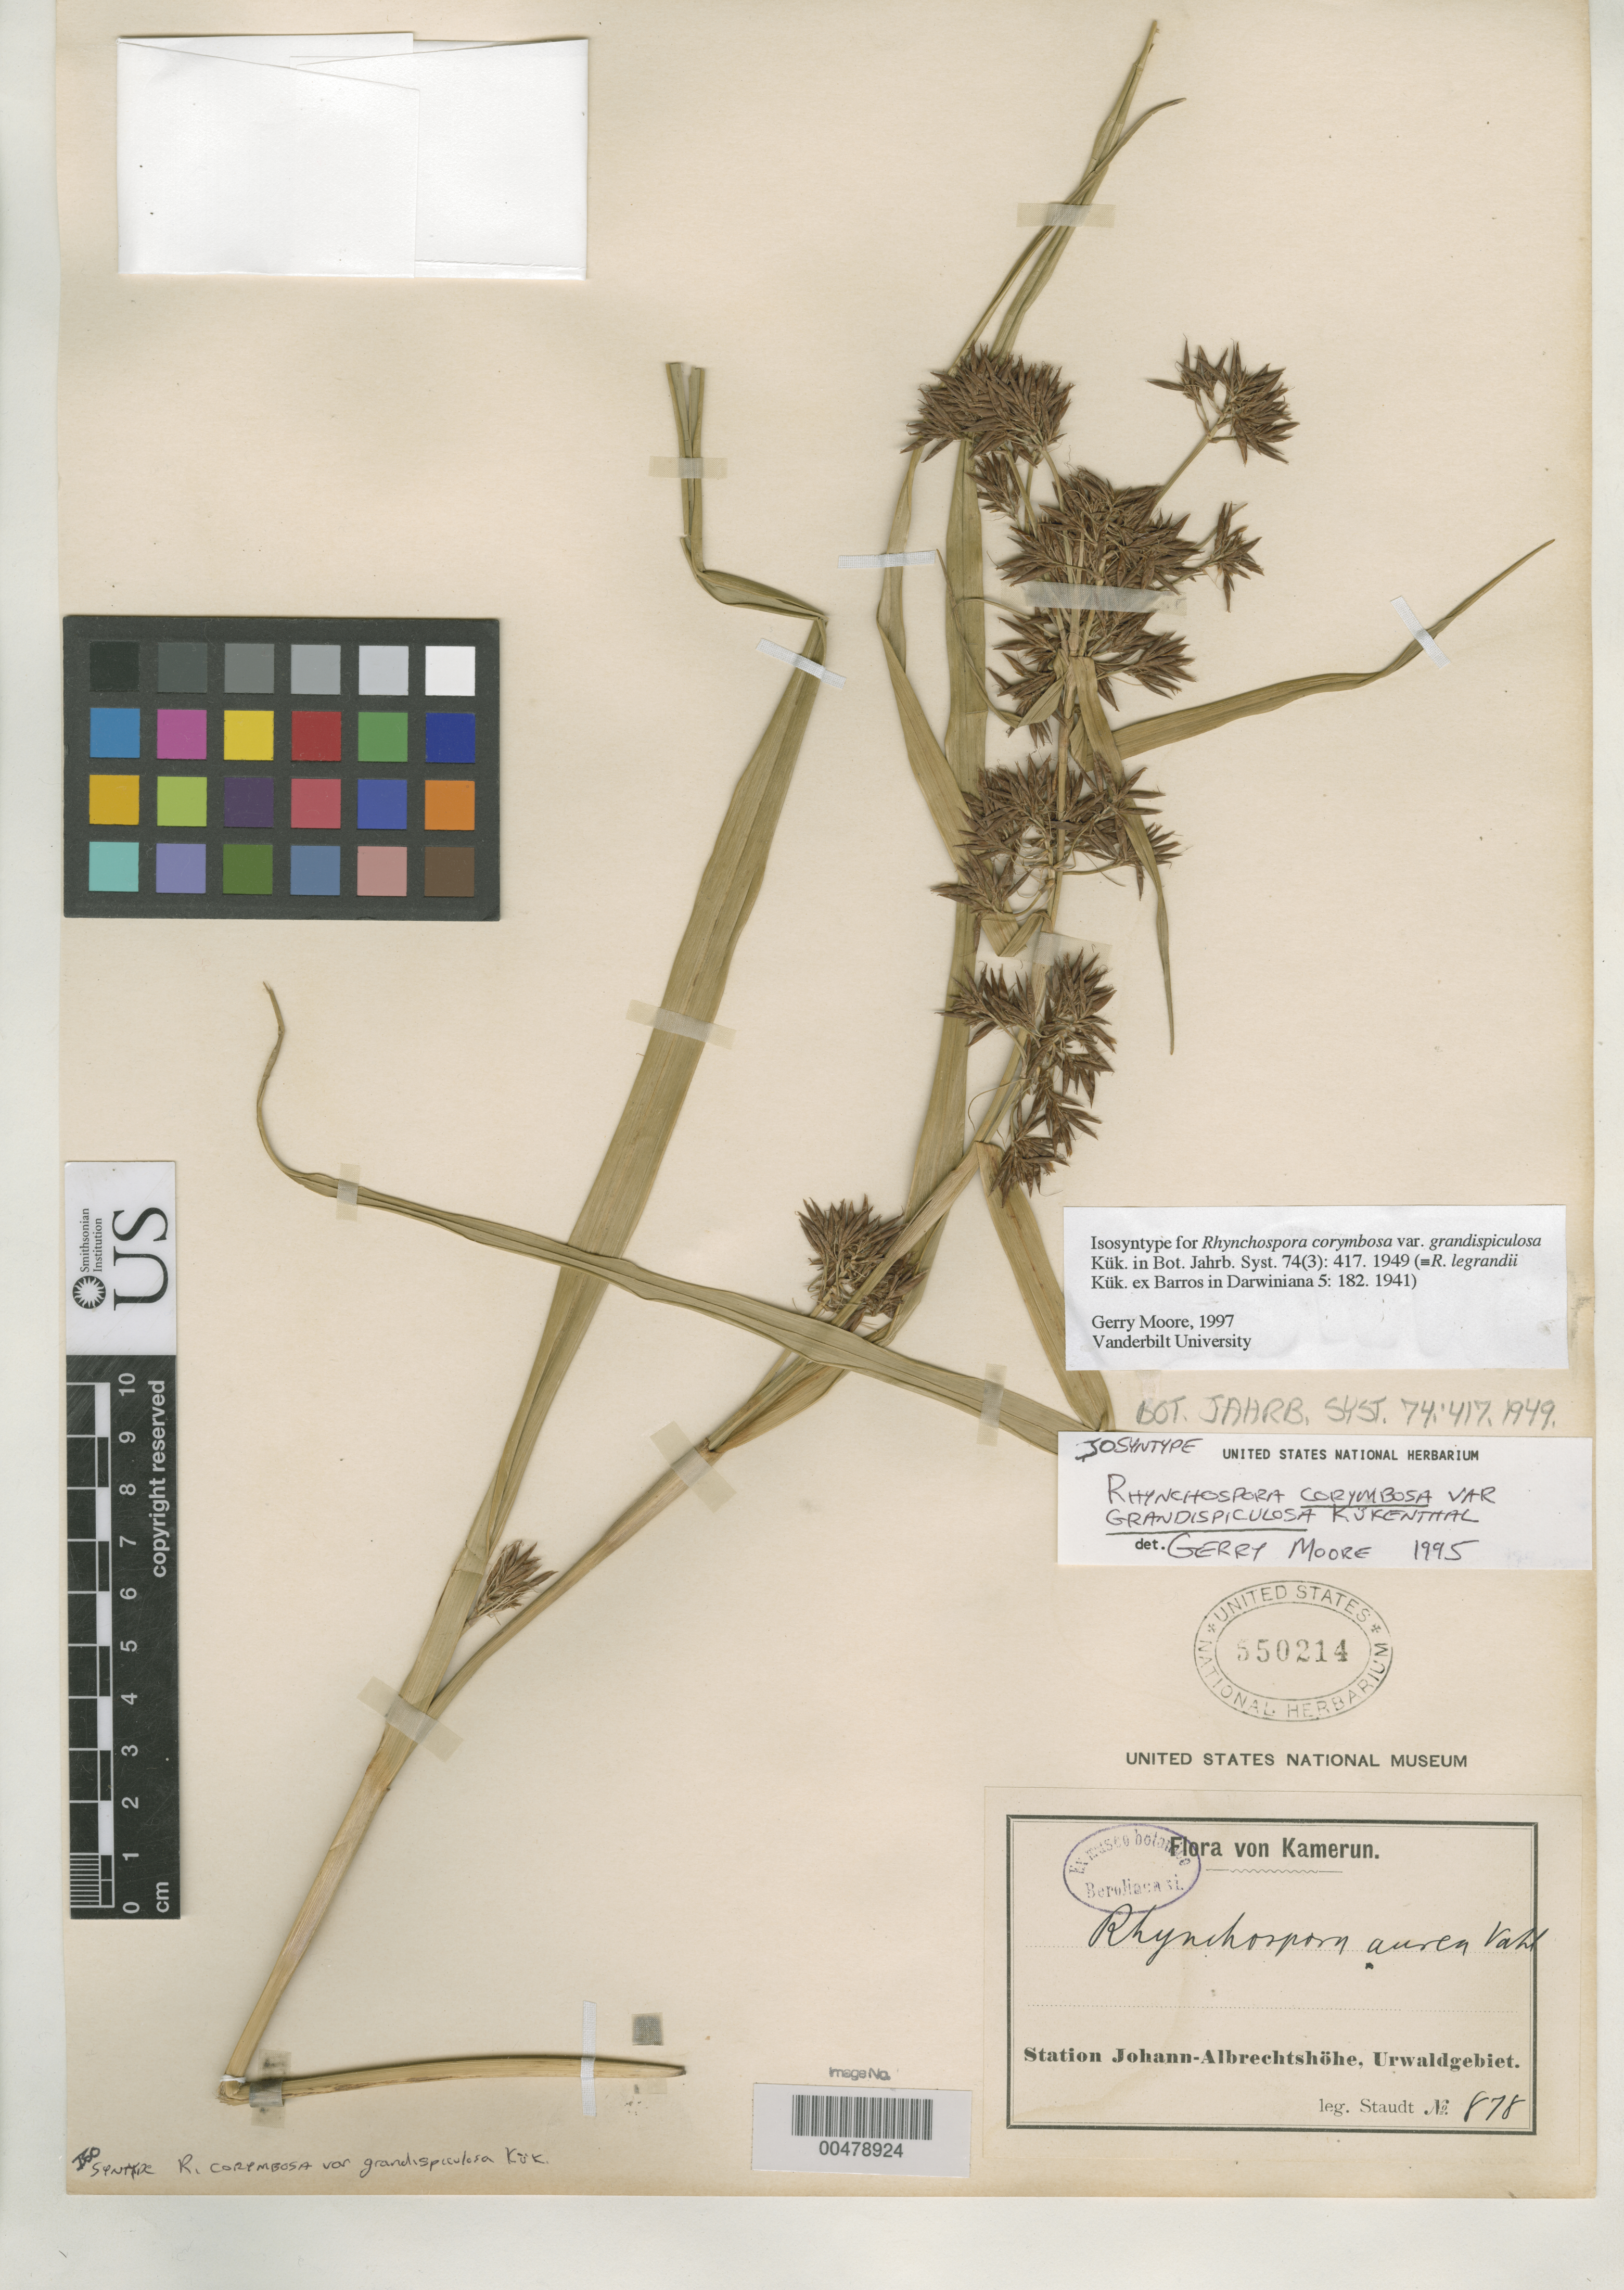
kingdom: Plantae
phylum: Tracheophyta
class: Liliopsida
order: Poales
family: Cyperaceae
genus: Rhynchospora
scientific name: Rhynchospora corymbosa var. grandispiculosa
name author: Kük.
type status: Isosyntype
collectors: A. Staudt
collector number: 878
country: Cameroon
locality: Station Johann-Albrechtschoehe, Urwaldgebiet.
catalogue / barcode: US 550214